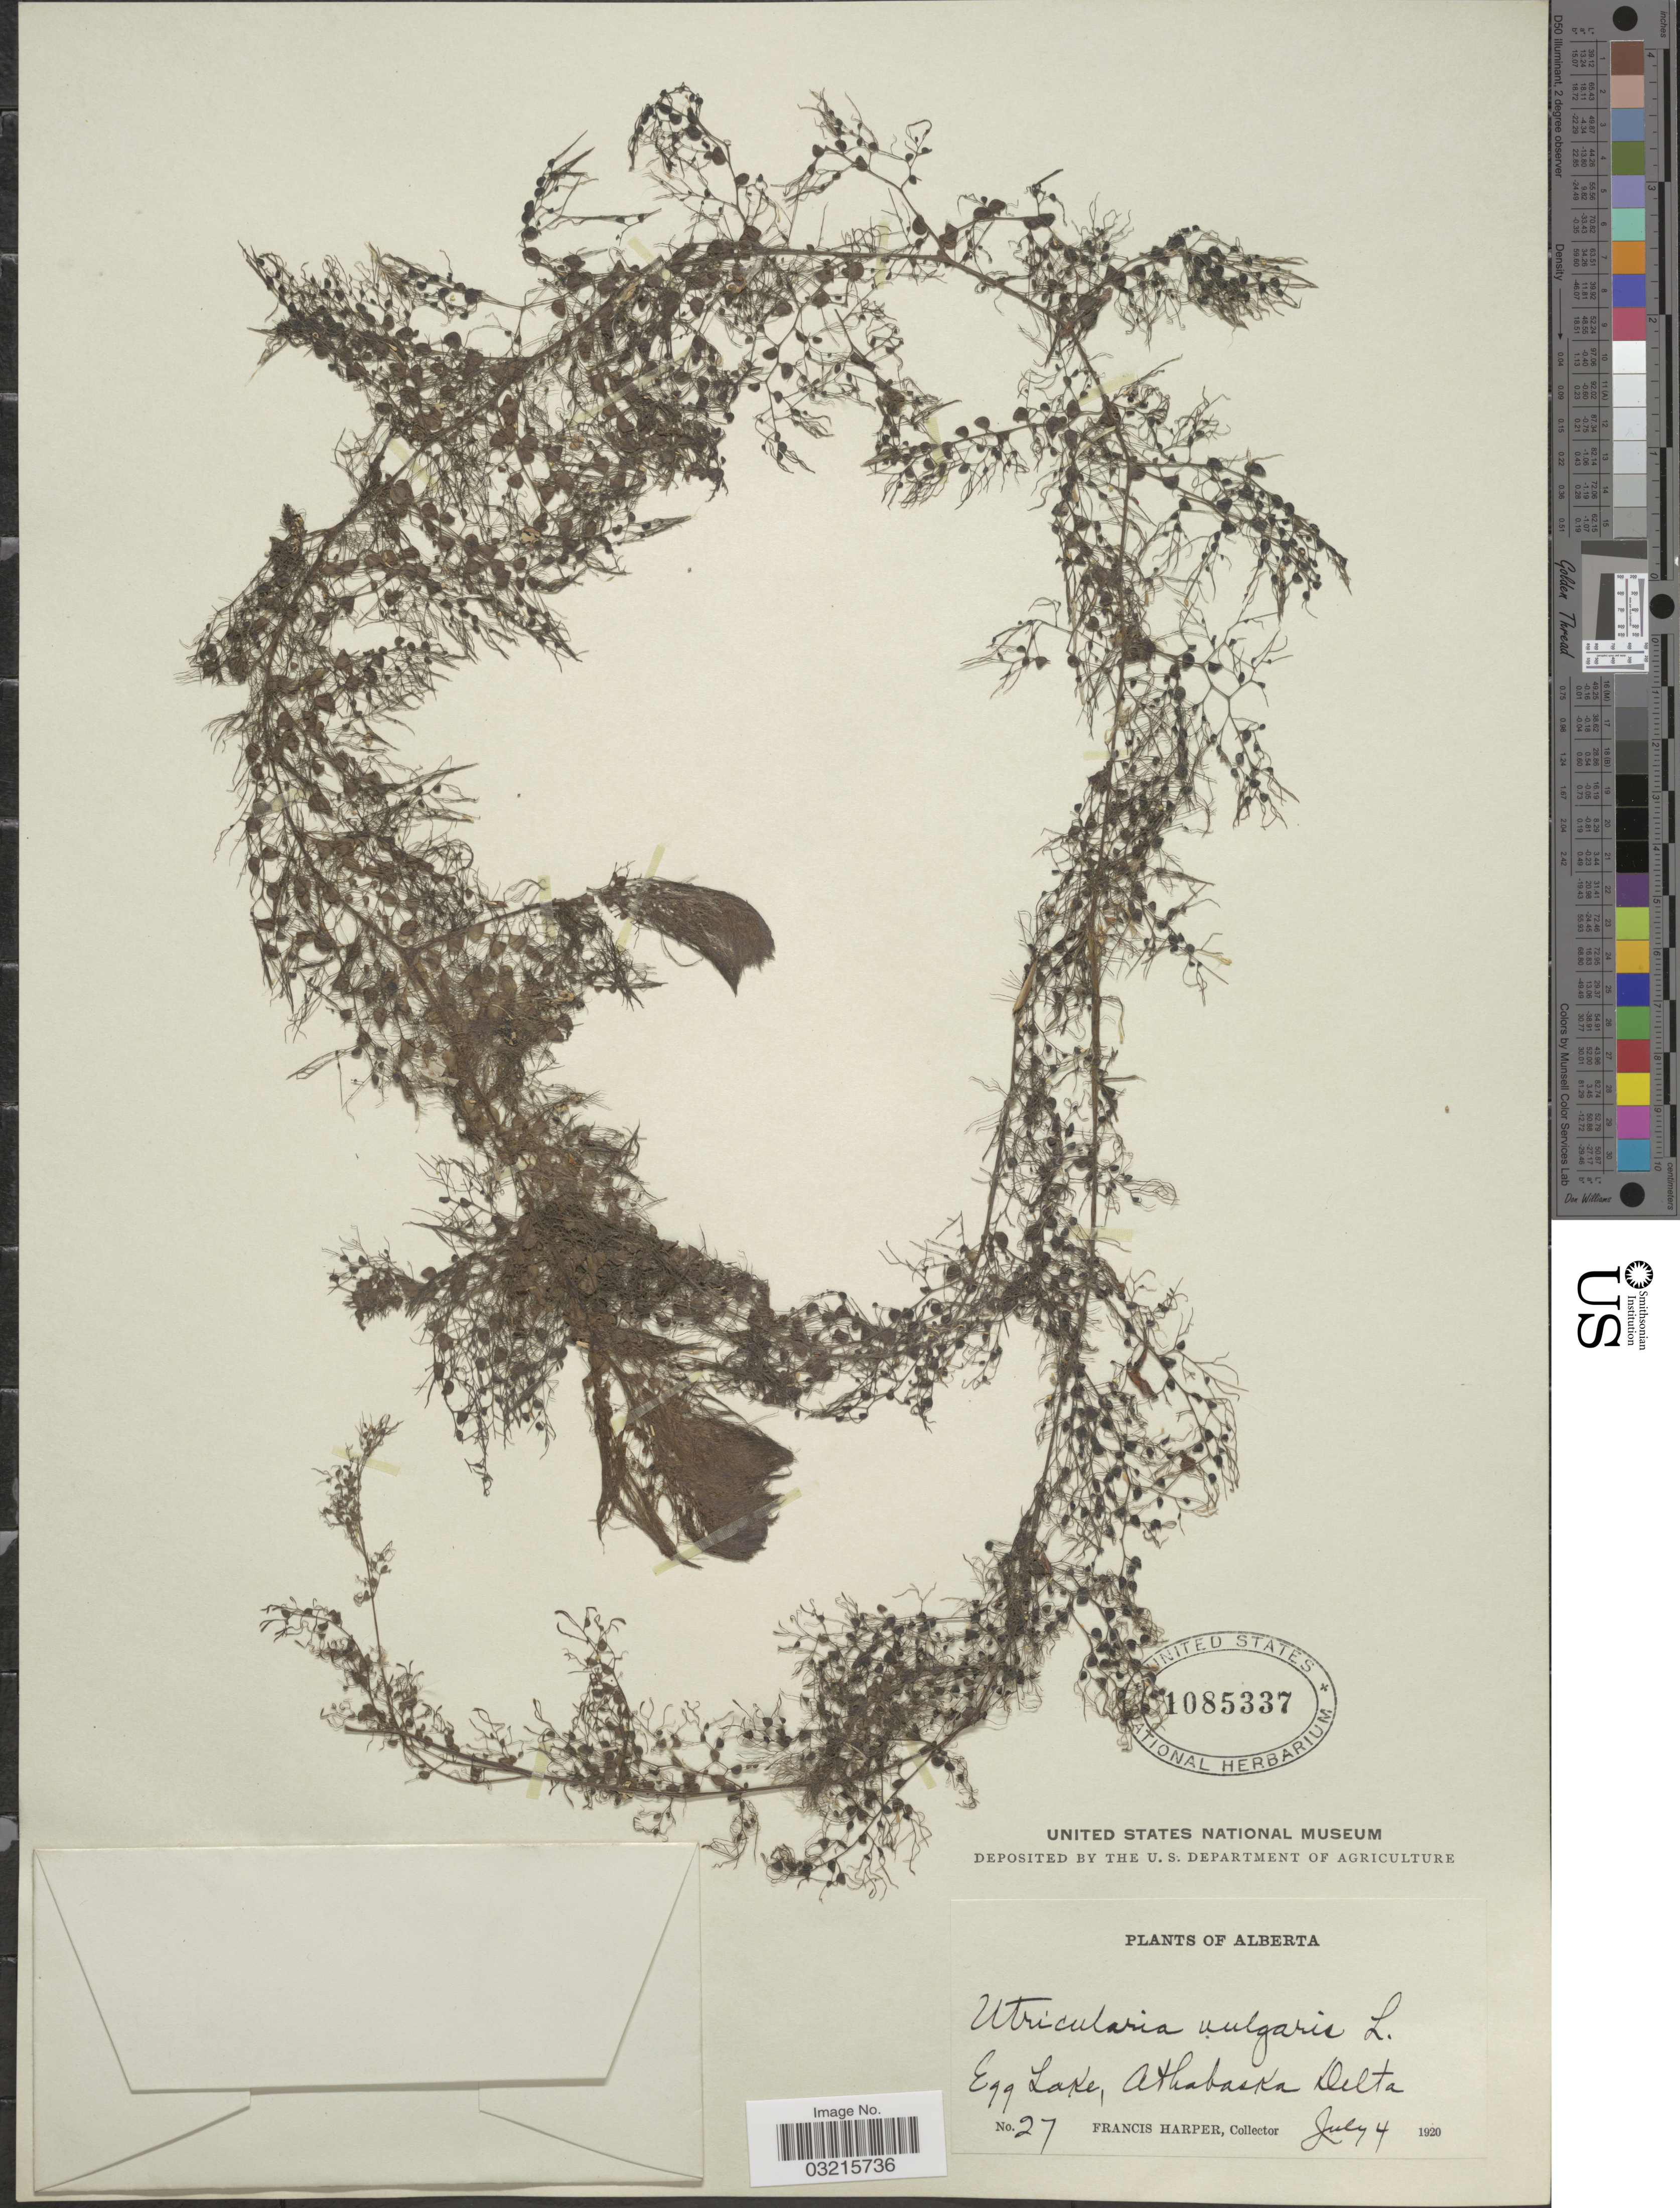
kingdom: Plantae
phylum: Tracheophyta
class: Magnoliopsida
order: Lamiales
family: Lentibulariaceae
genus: Utricularia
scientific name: Utricularia vulgaris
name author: L.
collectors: F. Harper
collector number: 27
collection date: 1920-07-04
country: Canada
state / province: Alberta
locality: Egg Lake, Athabaska Delta.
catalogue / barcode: US 1085337